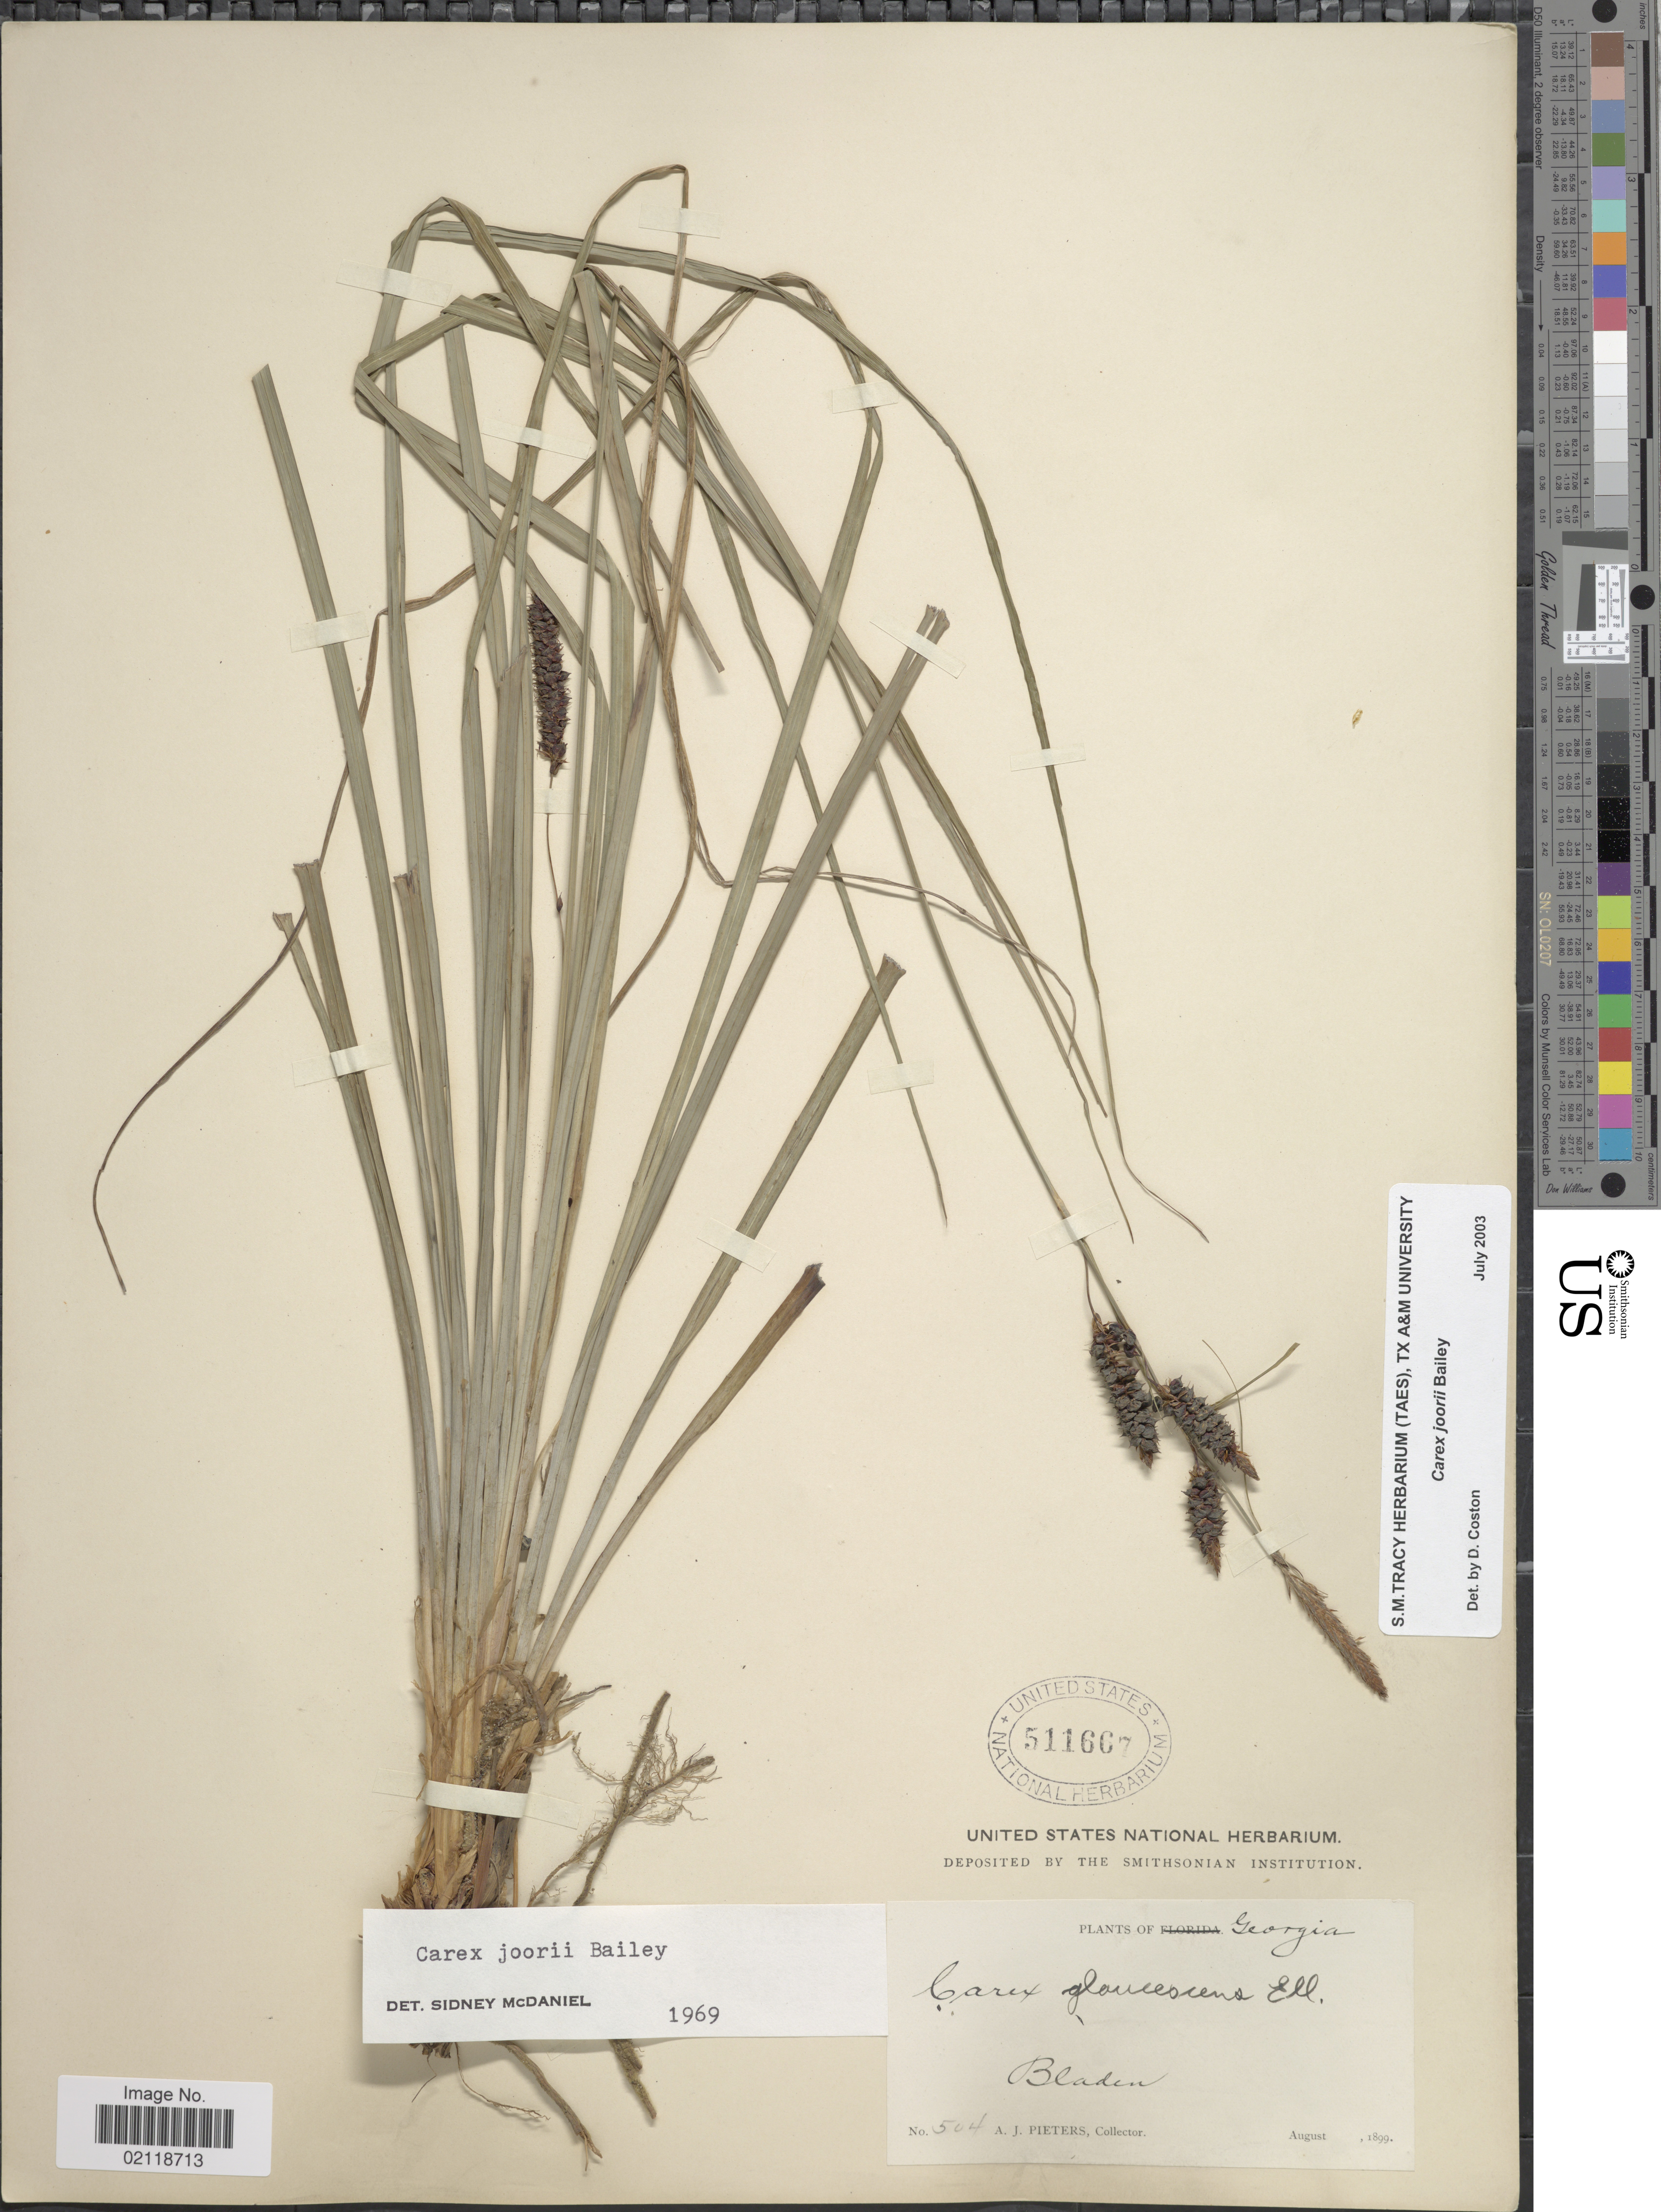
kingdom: Plantae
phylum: Tracheophyta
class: Liliopsida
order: Poales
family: Cyperaceae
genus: Carex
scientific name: Carex joorii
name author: L.H. Bailey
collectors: A. Pieters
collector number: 504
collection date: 1899-08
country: United States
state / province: Georgia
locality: Bladen.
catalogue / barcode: US 511667